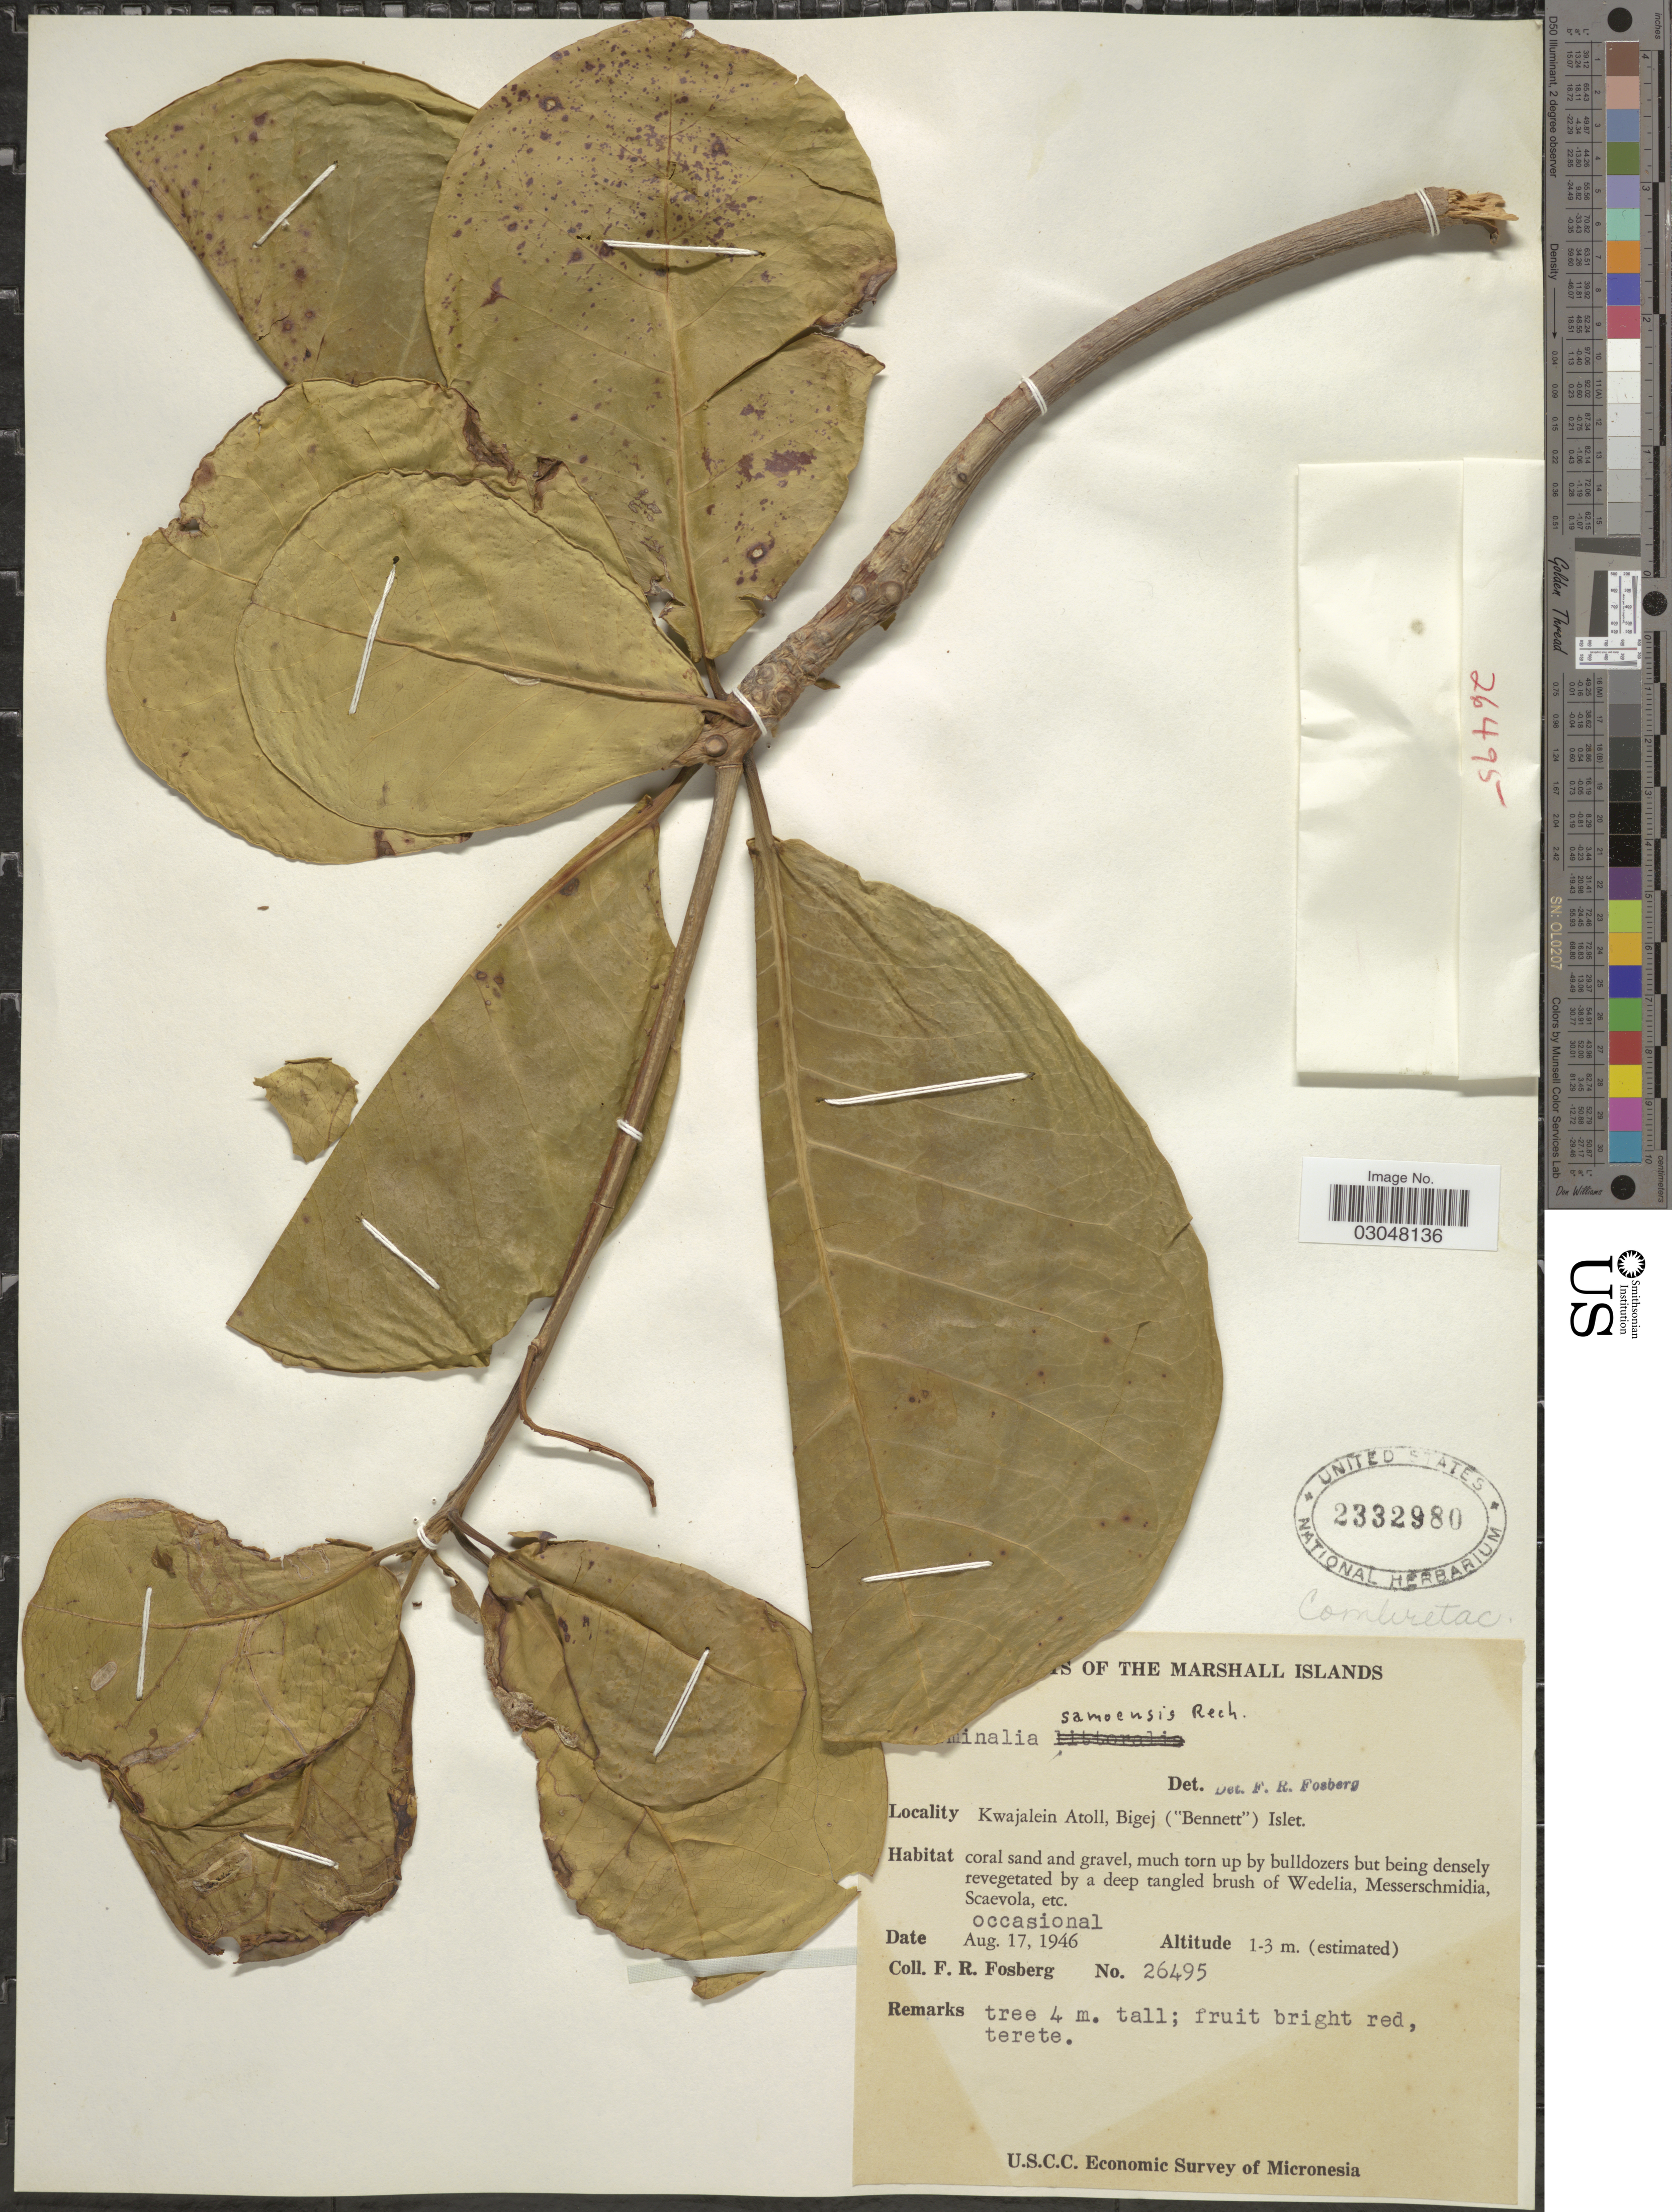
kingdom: Plantae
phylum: Tracheophyta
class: Magnoliopsida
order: Myrtales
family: Combretaceae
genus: Terminalia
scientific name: Terminalia samoensis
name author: Rech.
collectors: F. R. Fosberg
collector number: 26495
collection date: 1946-08-17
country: Marshall Islands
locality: Kwajalein Atoll, Bigej ("Bennett") Islet. Micronesia.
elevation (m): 1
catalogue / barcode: US 2332980